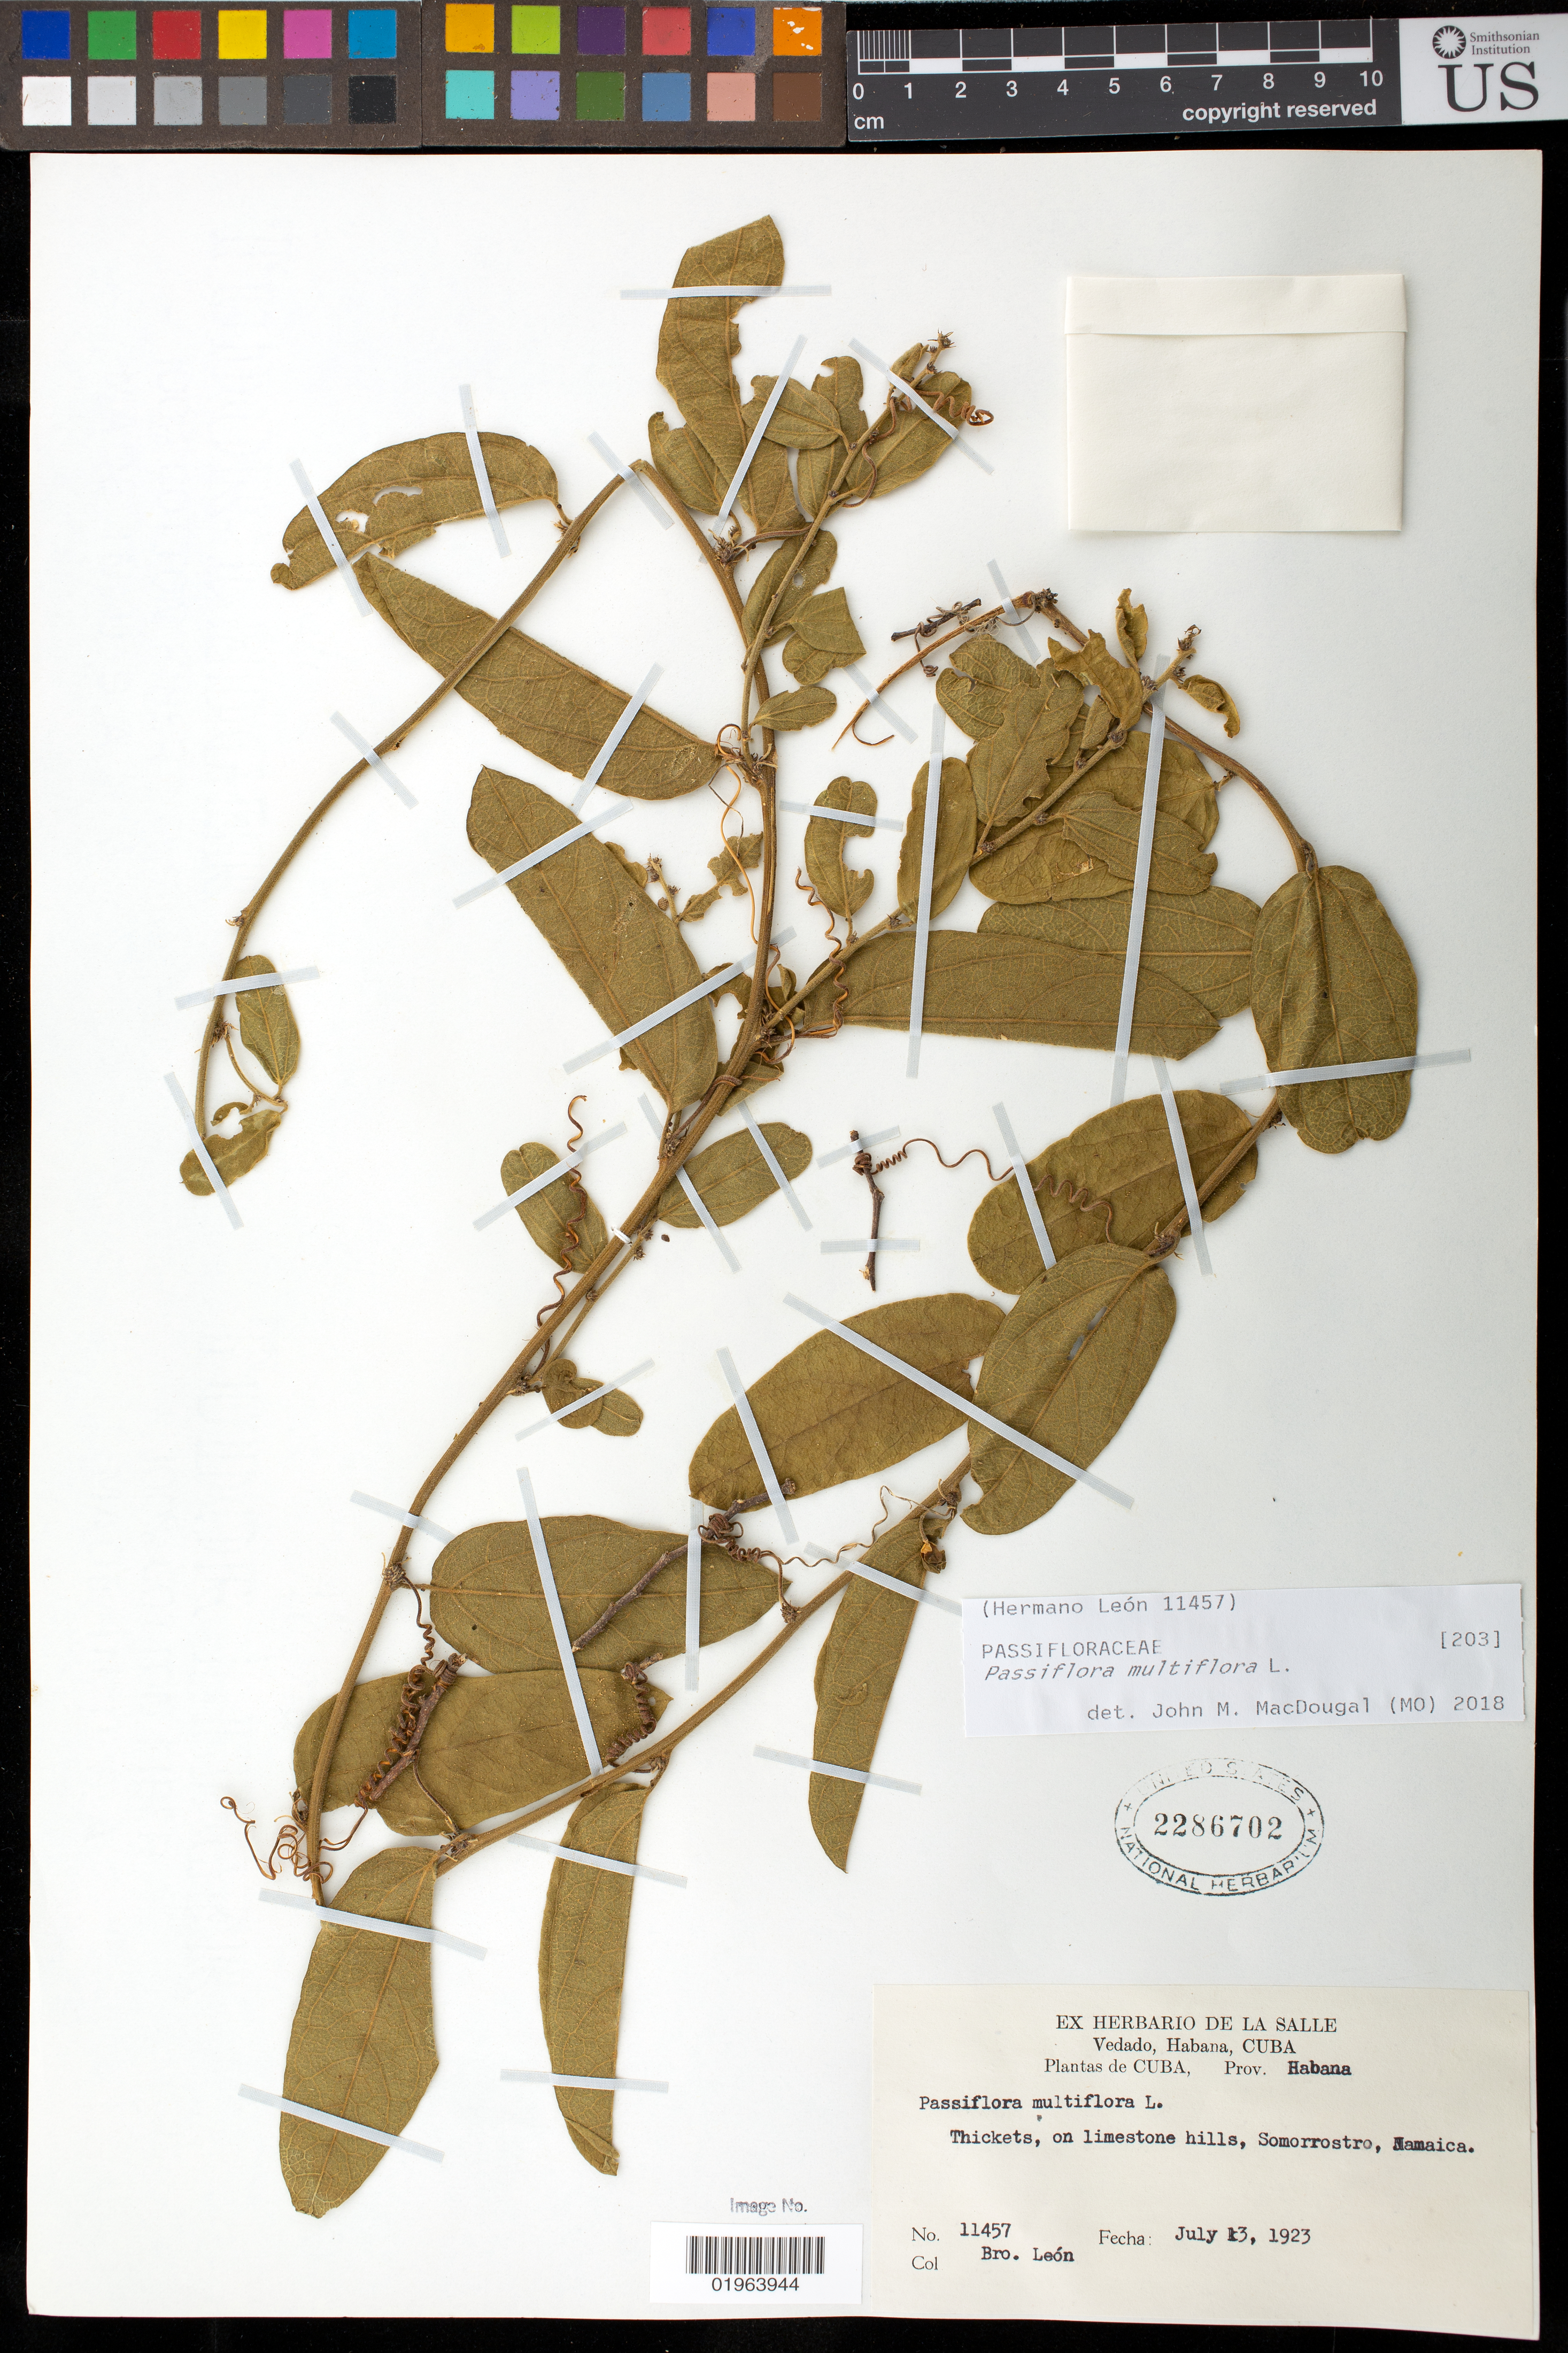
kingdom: Plantae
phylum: Tracheophyta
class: Magnoliopsida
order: Malpighiales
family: Passifloraceae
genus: Passiflora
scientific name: Passiflora multiflora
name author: L.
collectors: Bro. León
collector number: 11457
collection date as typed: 13 Jul 1923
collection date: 1923-07-13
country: Cuba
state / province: La Habana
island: Cuba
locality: Somorrostro, Jamaica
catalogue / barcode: US 2286702